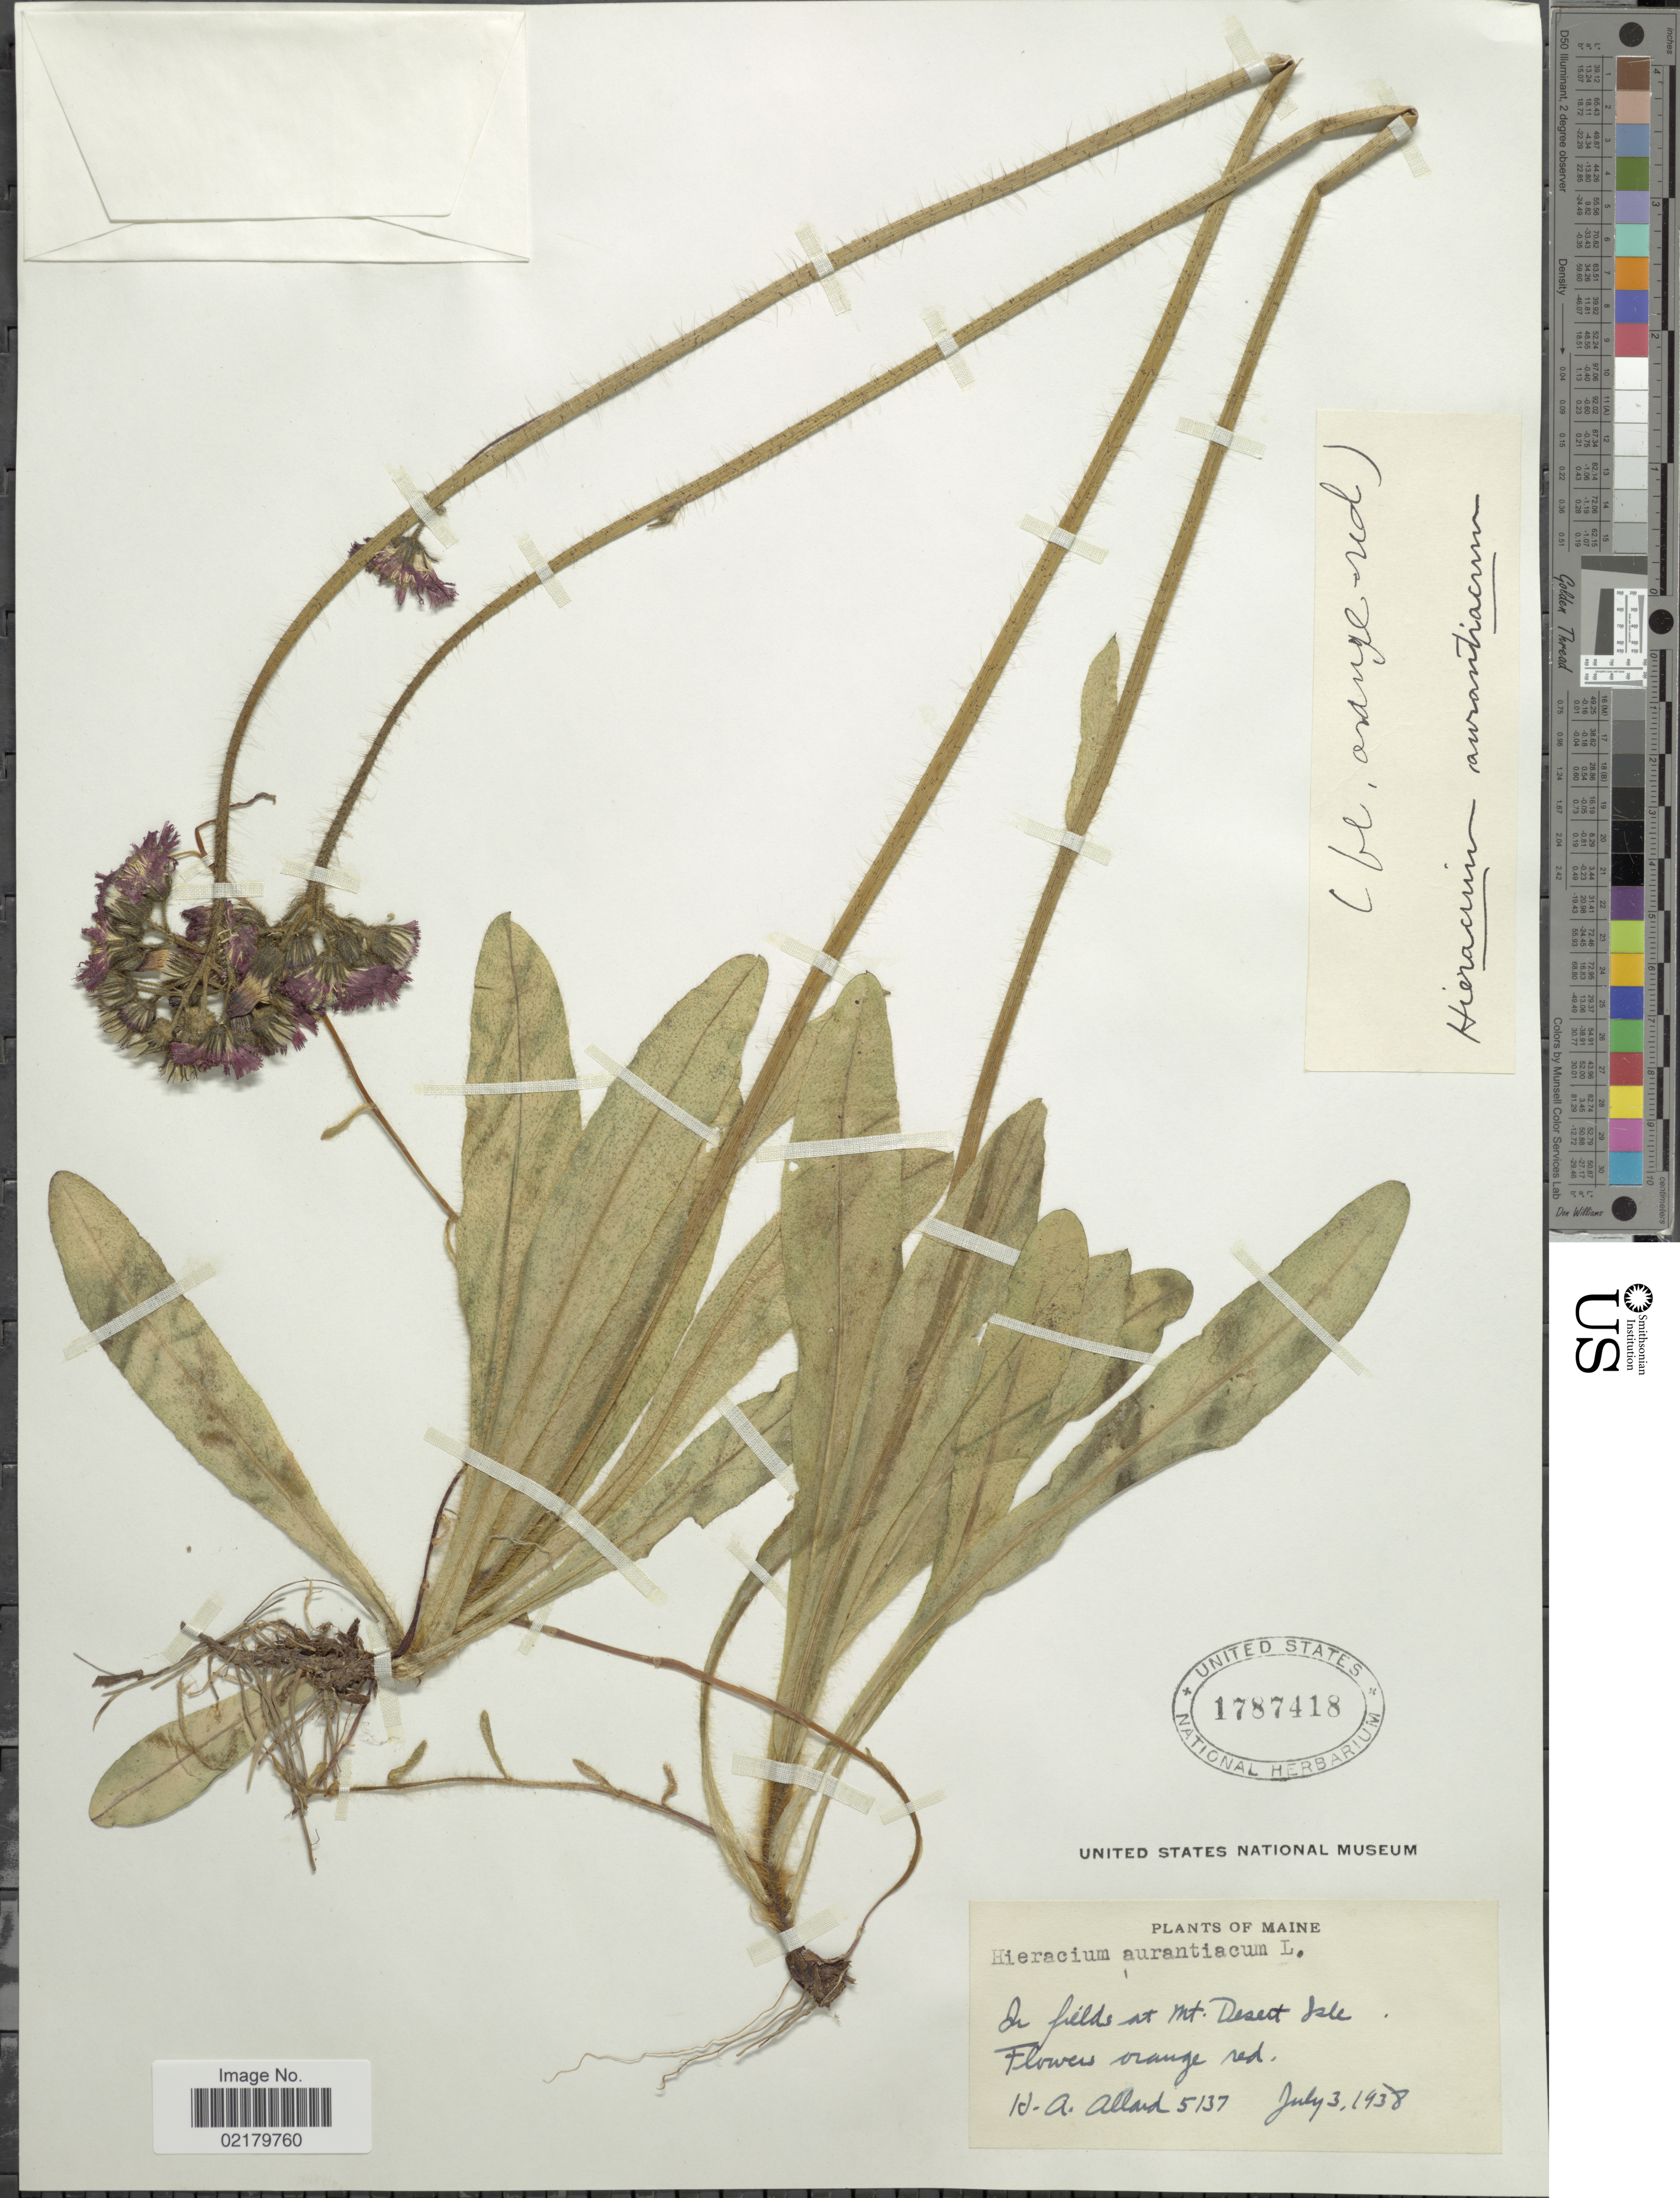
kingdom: Plantae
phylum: Tracheophyta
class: Magnoliopsida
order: Asterales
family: Asteraceae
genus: Pilosella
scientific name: Pilosella aurantiaca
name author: (L.) F.W. Schultz & Sch. Bip.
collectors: H. A. Allard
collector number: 5137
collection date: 1938-07-03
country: United States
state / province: Maine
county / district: Hancock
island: Mt. Desert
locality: In fields at Mt Desert Isle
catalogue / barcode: US 1787418